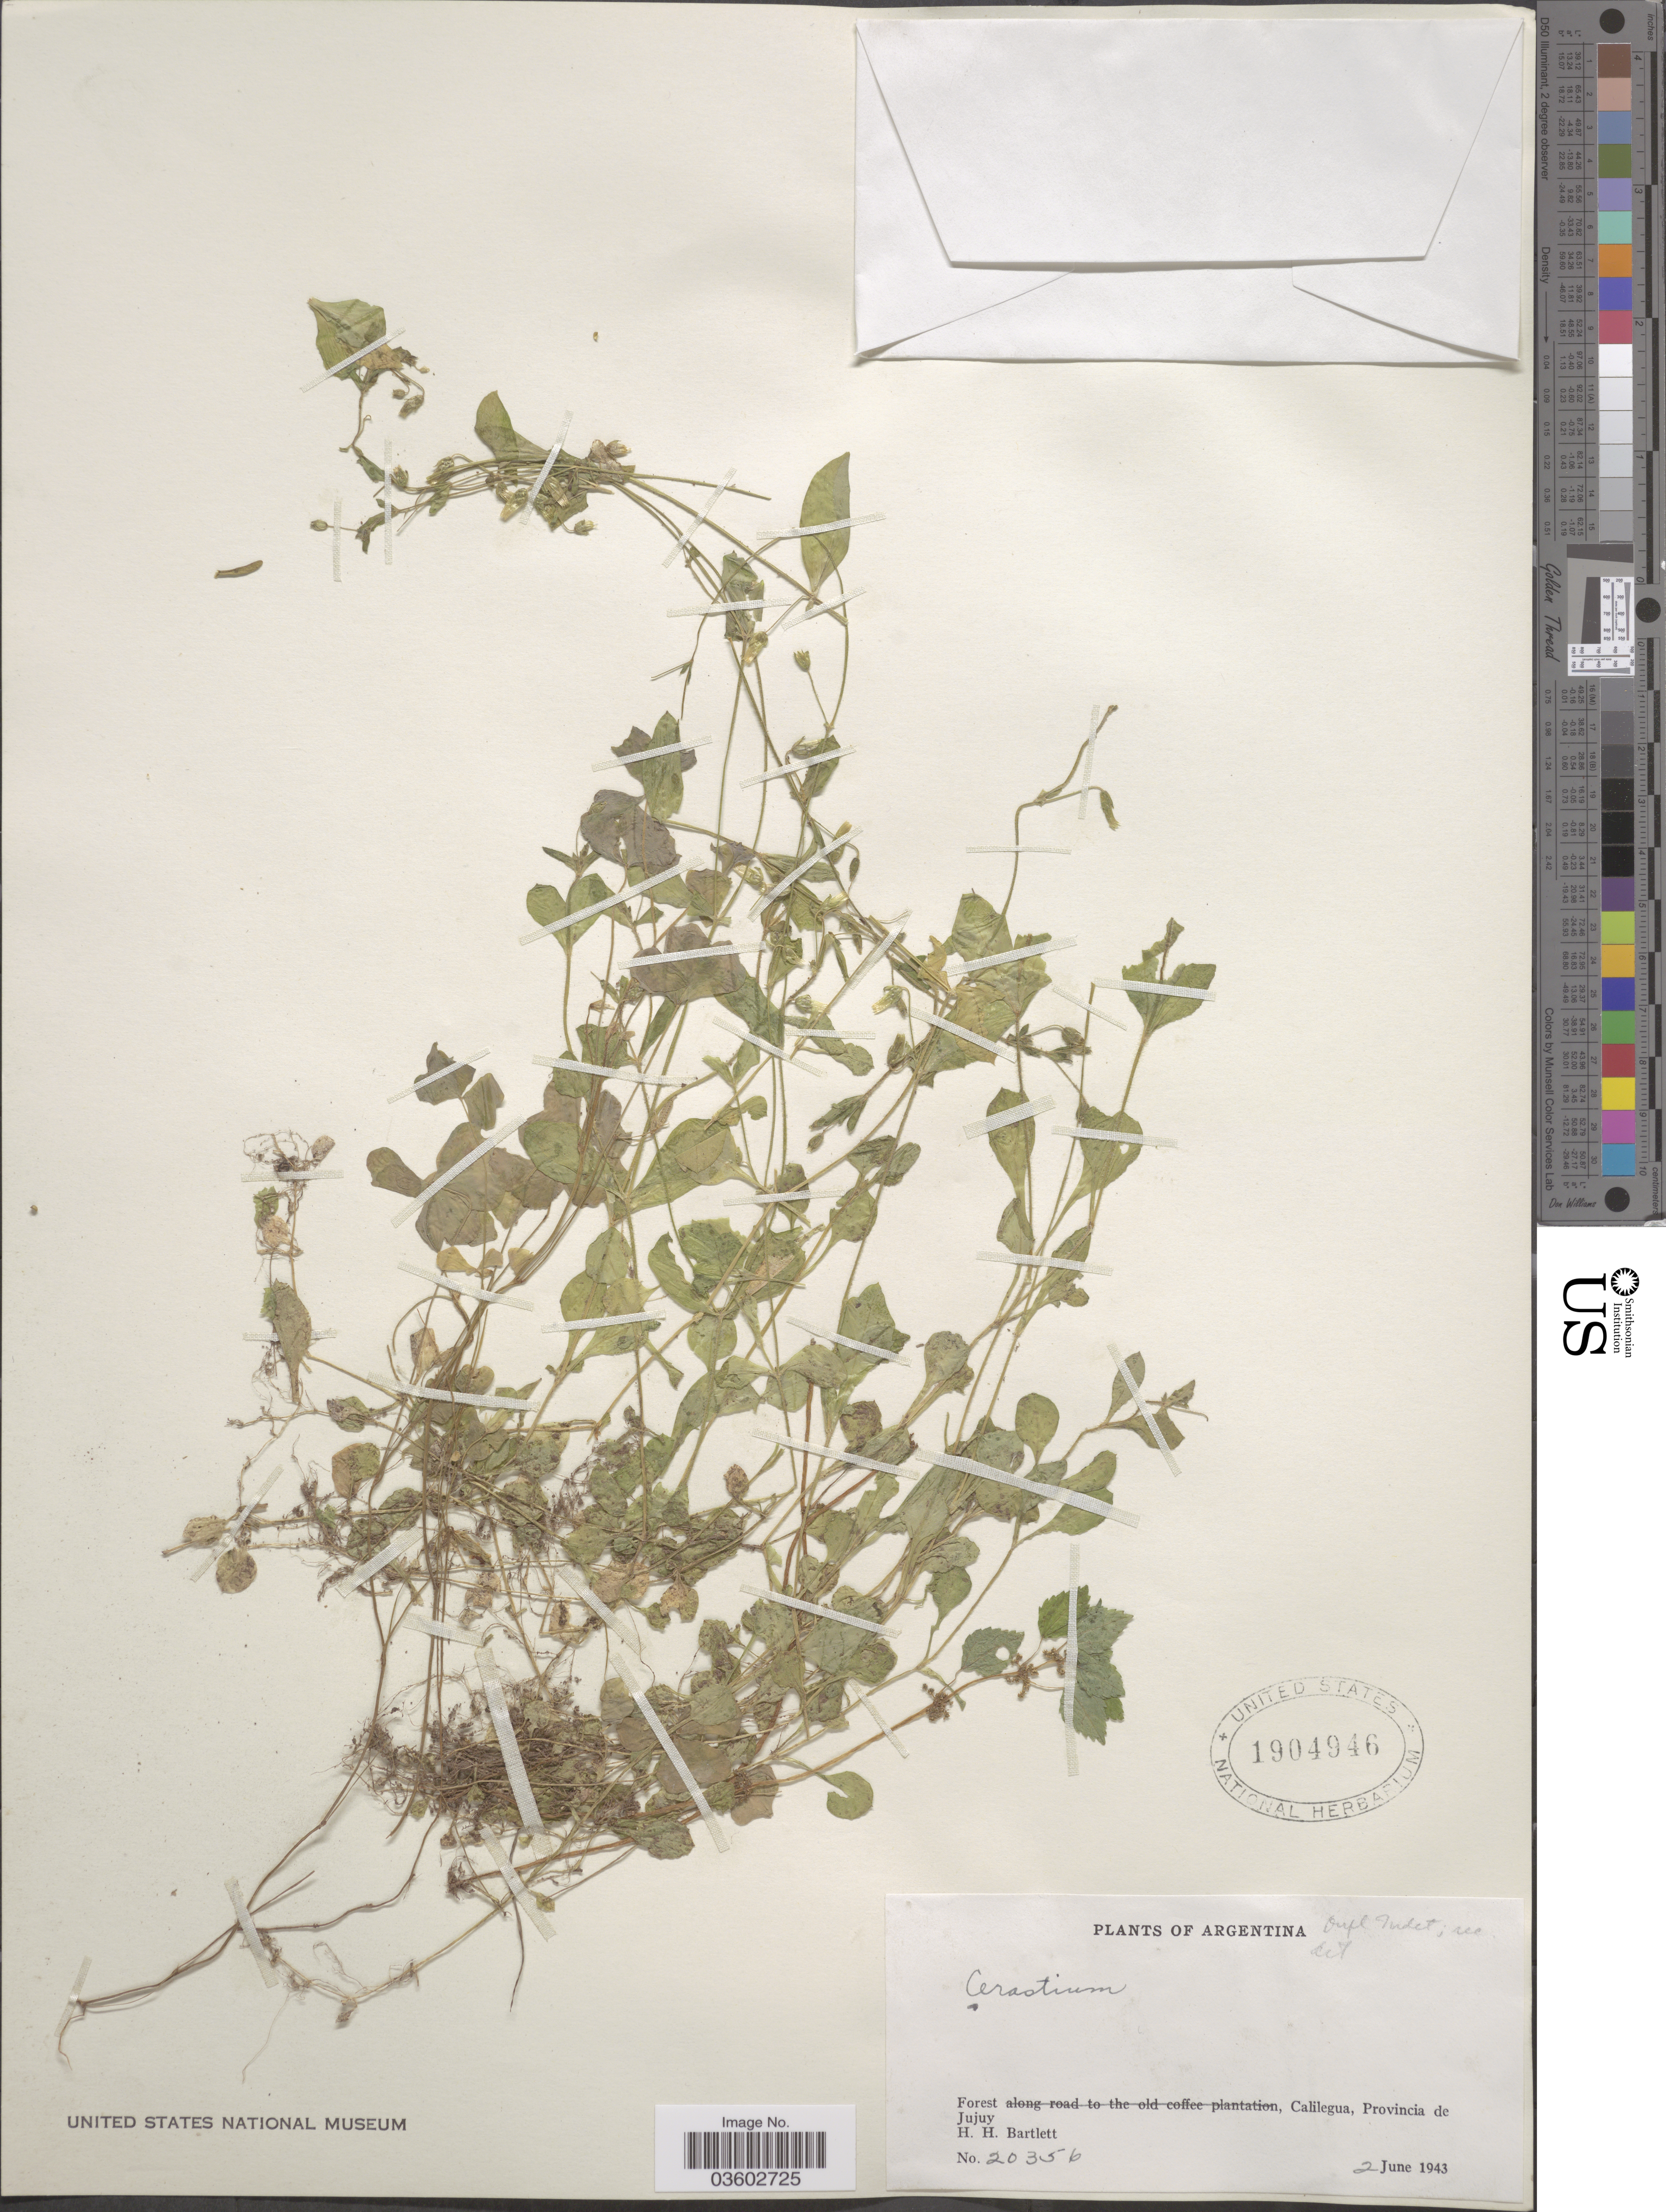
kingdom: Plantae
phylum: Tracheophyta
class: Magnoliopsida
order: Caryophyllales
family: Caryophyllaceae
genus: Cerastium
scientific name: Cerastium sp.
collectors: H. H. Bartlett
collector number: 20356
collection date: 1943-06-02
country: Argentina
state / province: Jujuy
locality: Calilegua, Provincia de Jujuy.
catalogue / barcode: US 1904946